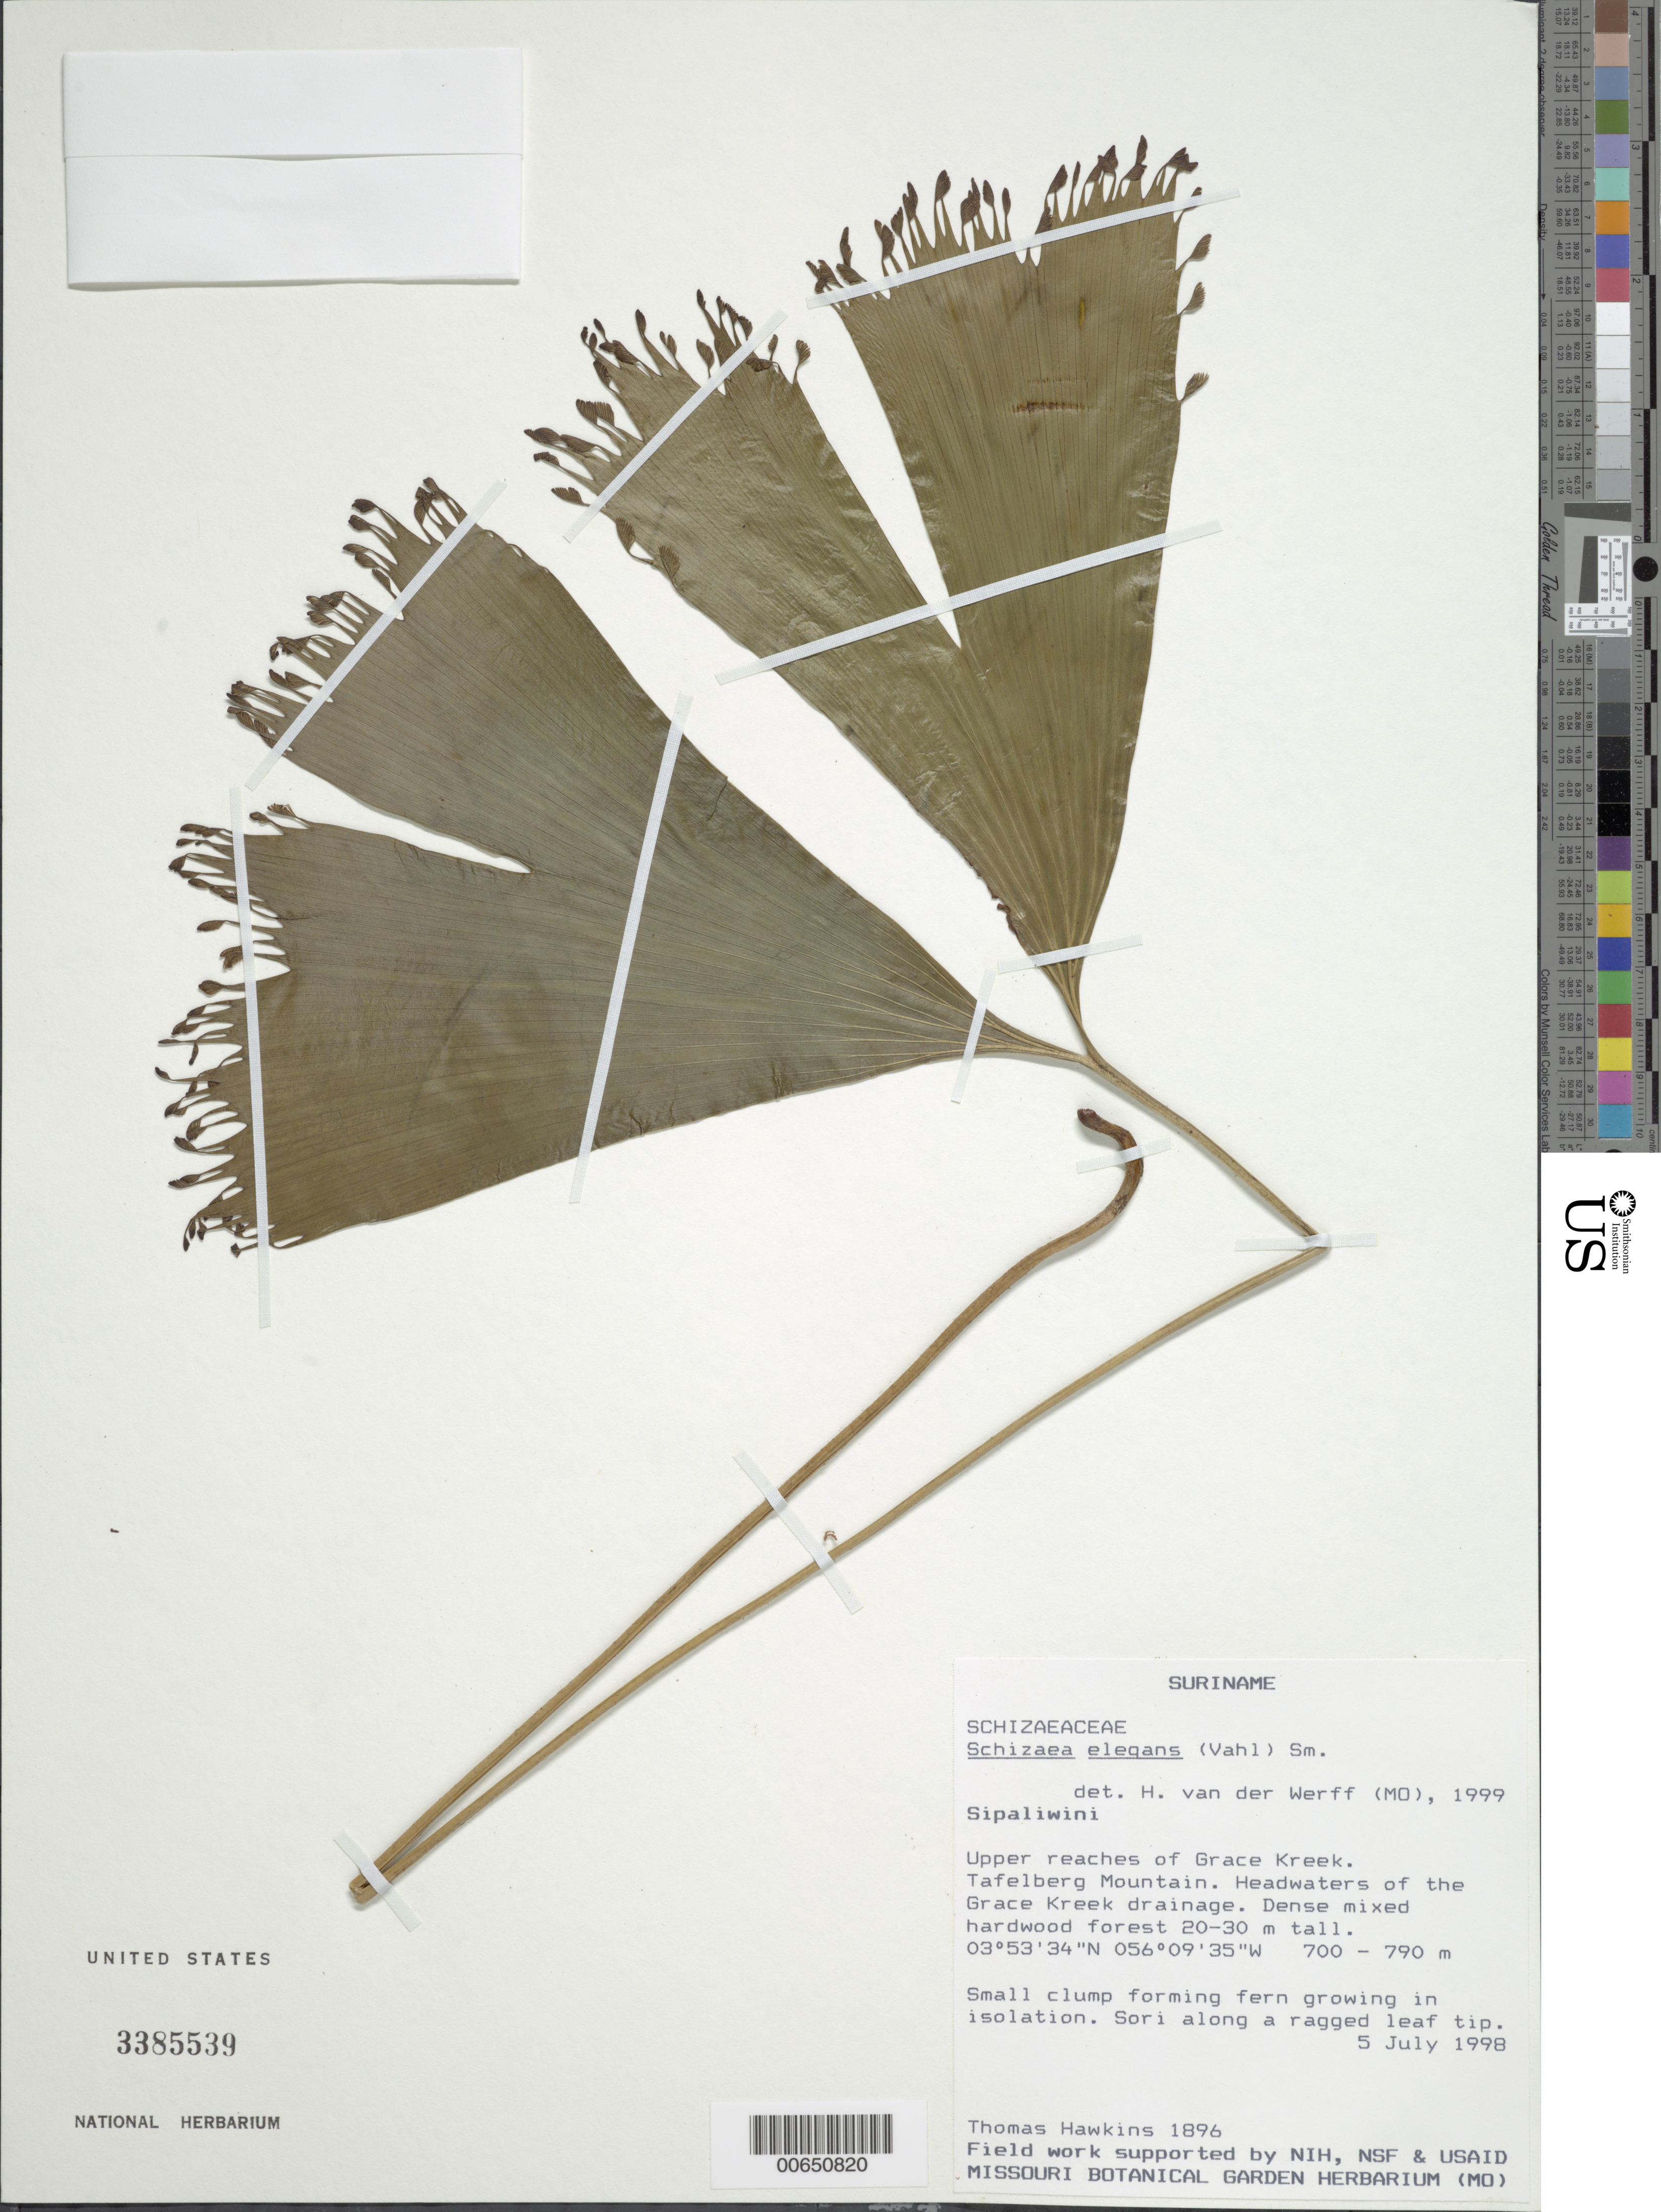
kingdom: Plantae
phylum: Tracheophyta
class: Polypodiopsida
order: Schizaeales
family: Schizaeaceae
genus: Schizaea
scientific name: Schizaea elegans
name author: (Vahl) Sw.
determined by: van der Werff, H., (MO), Missouri Botanical Garden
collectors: T. Hawkins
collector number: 1896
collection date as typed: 5-Jul-98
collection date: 1998-07-05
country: Suriname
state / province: Sipaliwini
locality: Tafelberg (Table Mountain), Grace Kreek, upper reaches, headwaters of the Grace Kreek drainage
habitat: Dense mixed harwood forest 20 - 30 m tall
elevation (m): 700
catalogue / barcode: US 3385539